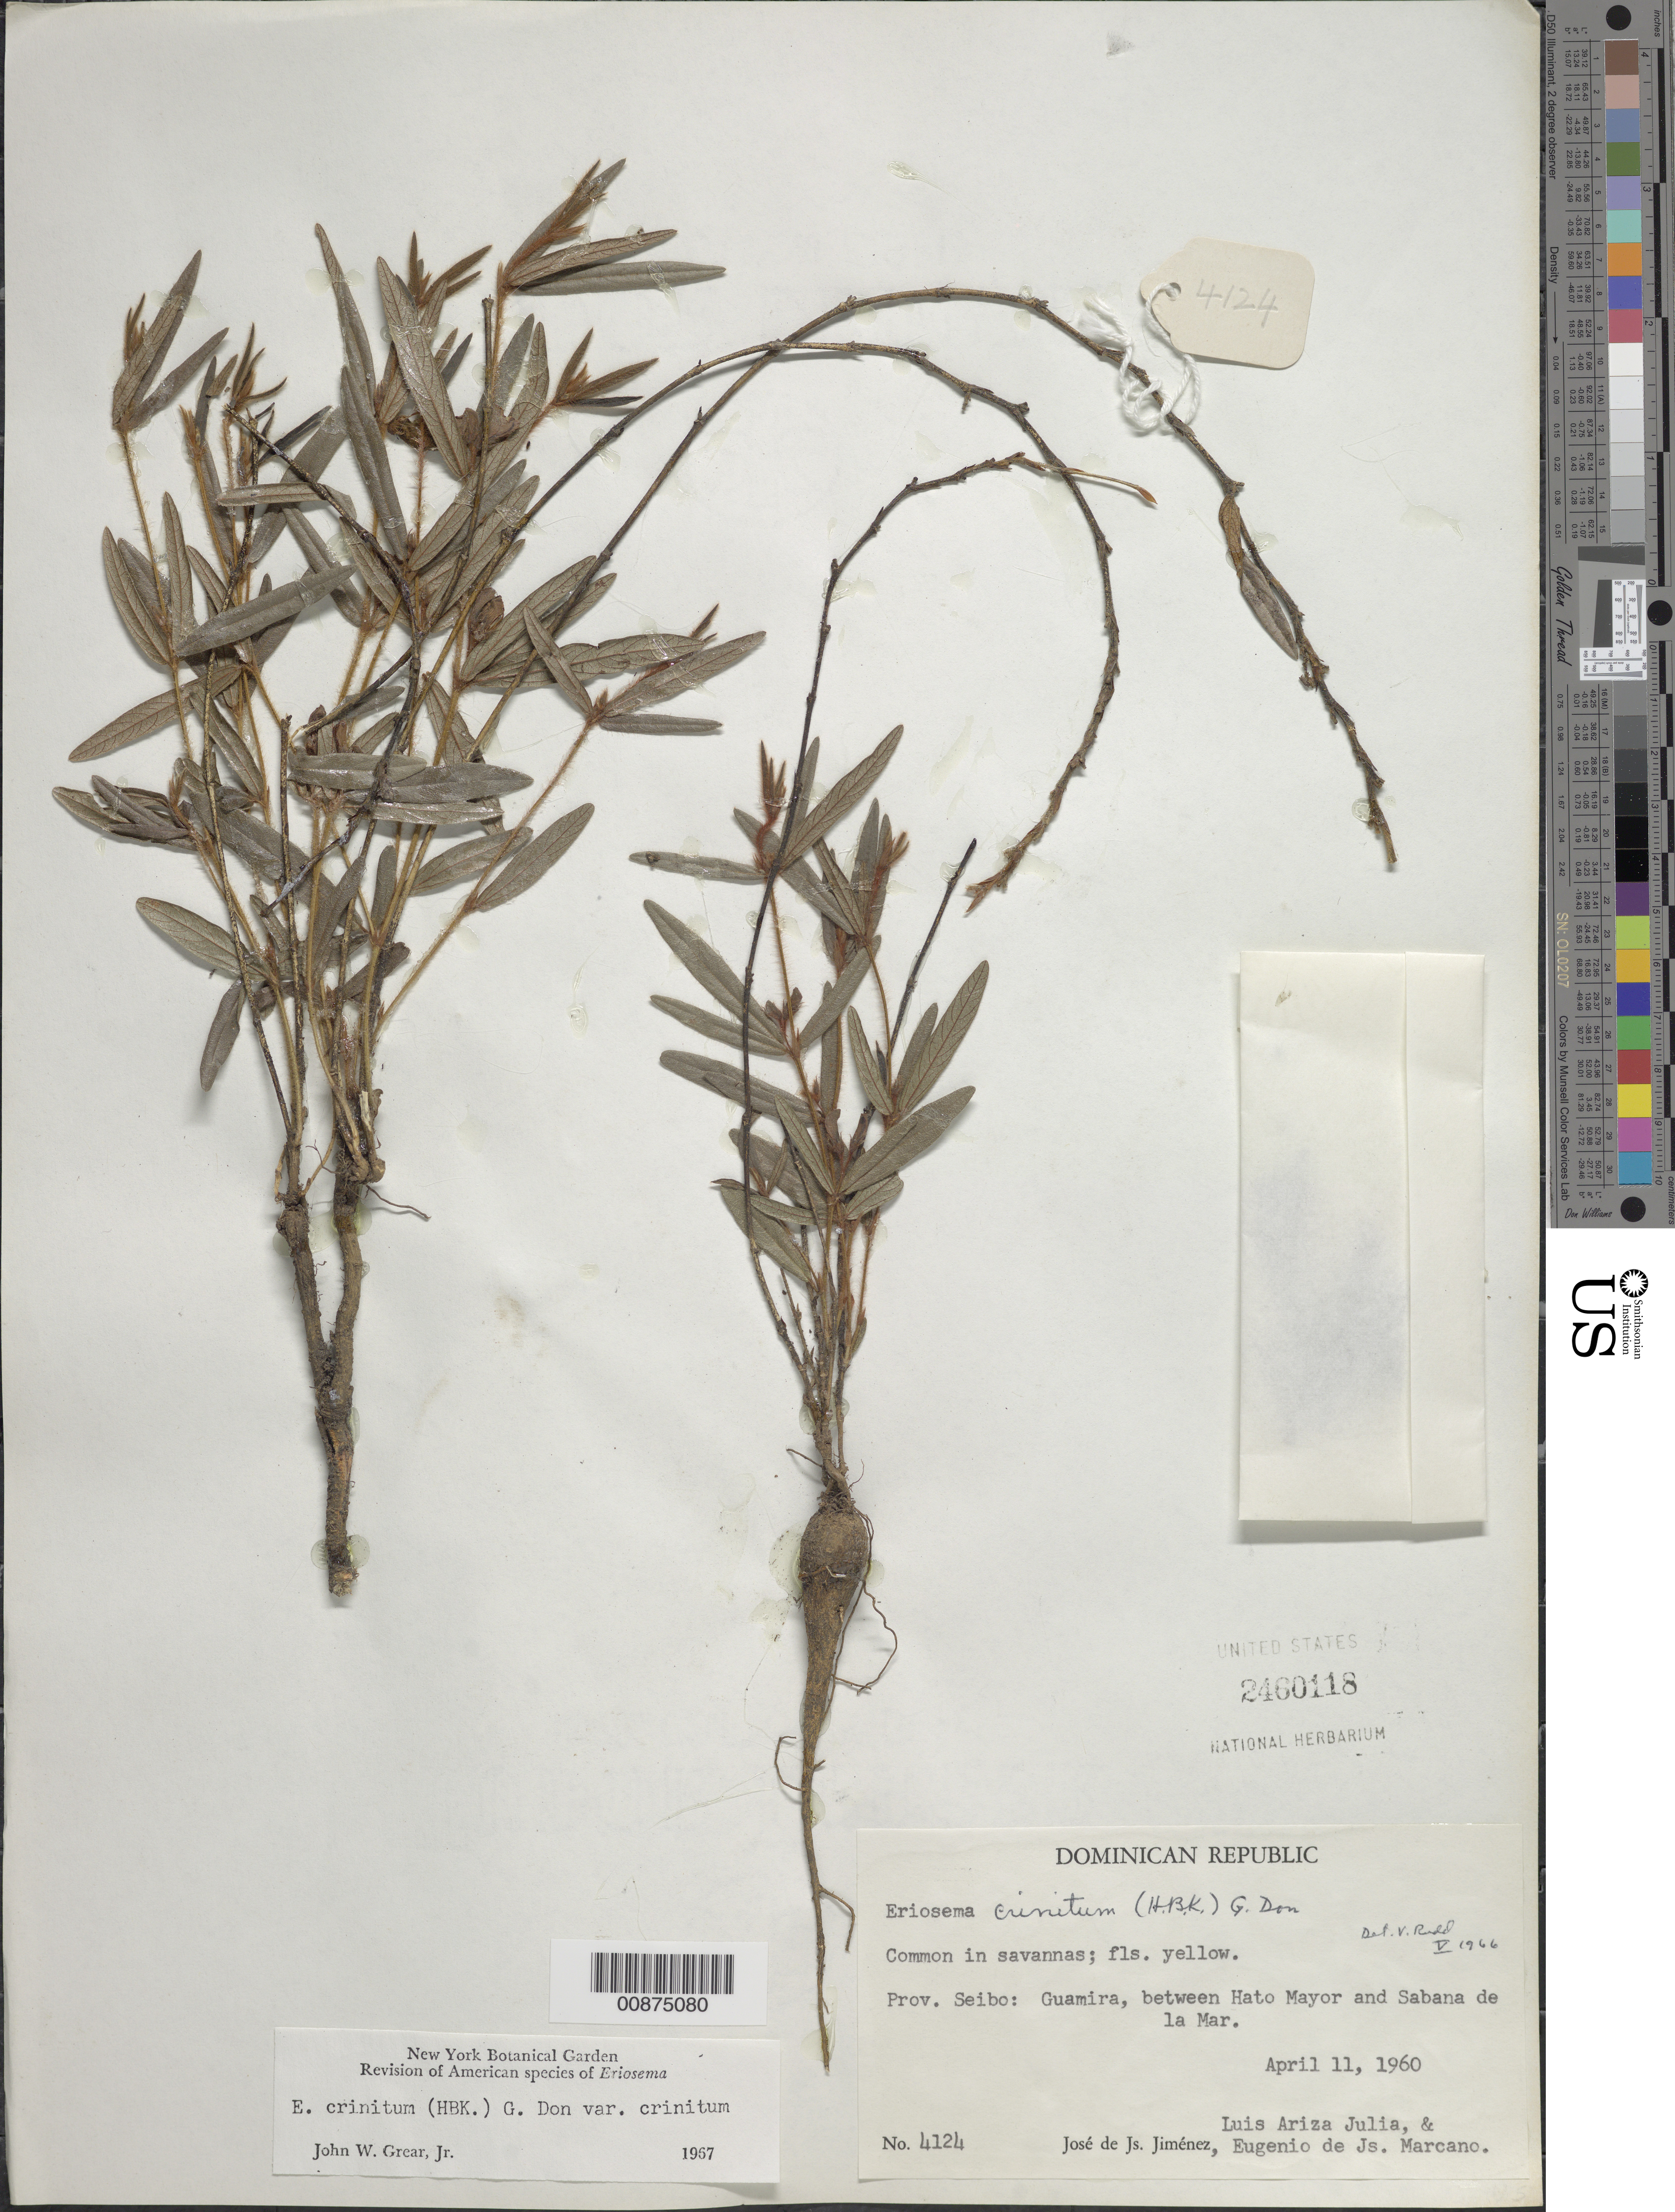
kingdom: Plantae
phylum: Tracheophyta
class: Magnoliopsida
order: Fabales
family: Fabaceae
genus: Eriosema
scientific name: Eriosema crinitum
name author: (Kunth) G. Don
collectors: J. J. Jiménez Almonte, L. Ariza-Julia & E. J. Marcano F.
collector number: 4124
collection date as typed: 11 Apr 1960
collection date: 1960-04-11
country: Dominican Republic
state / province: El Seibo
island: Hispaniola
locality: Guamira, between Hato Mayor and Sabana de la Mar.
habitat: Common in savannas.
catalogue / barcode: US 2460118